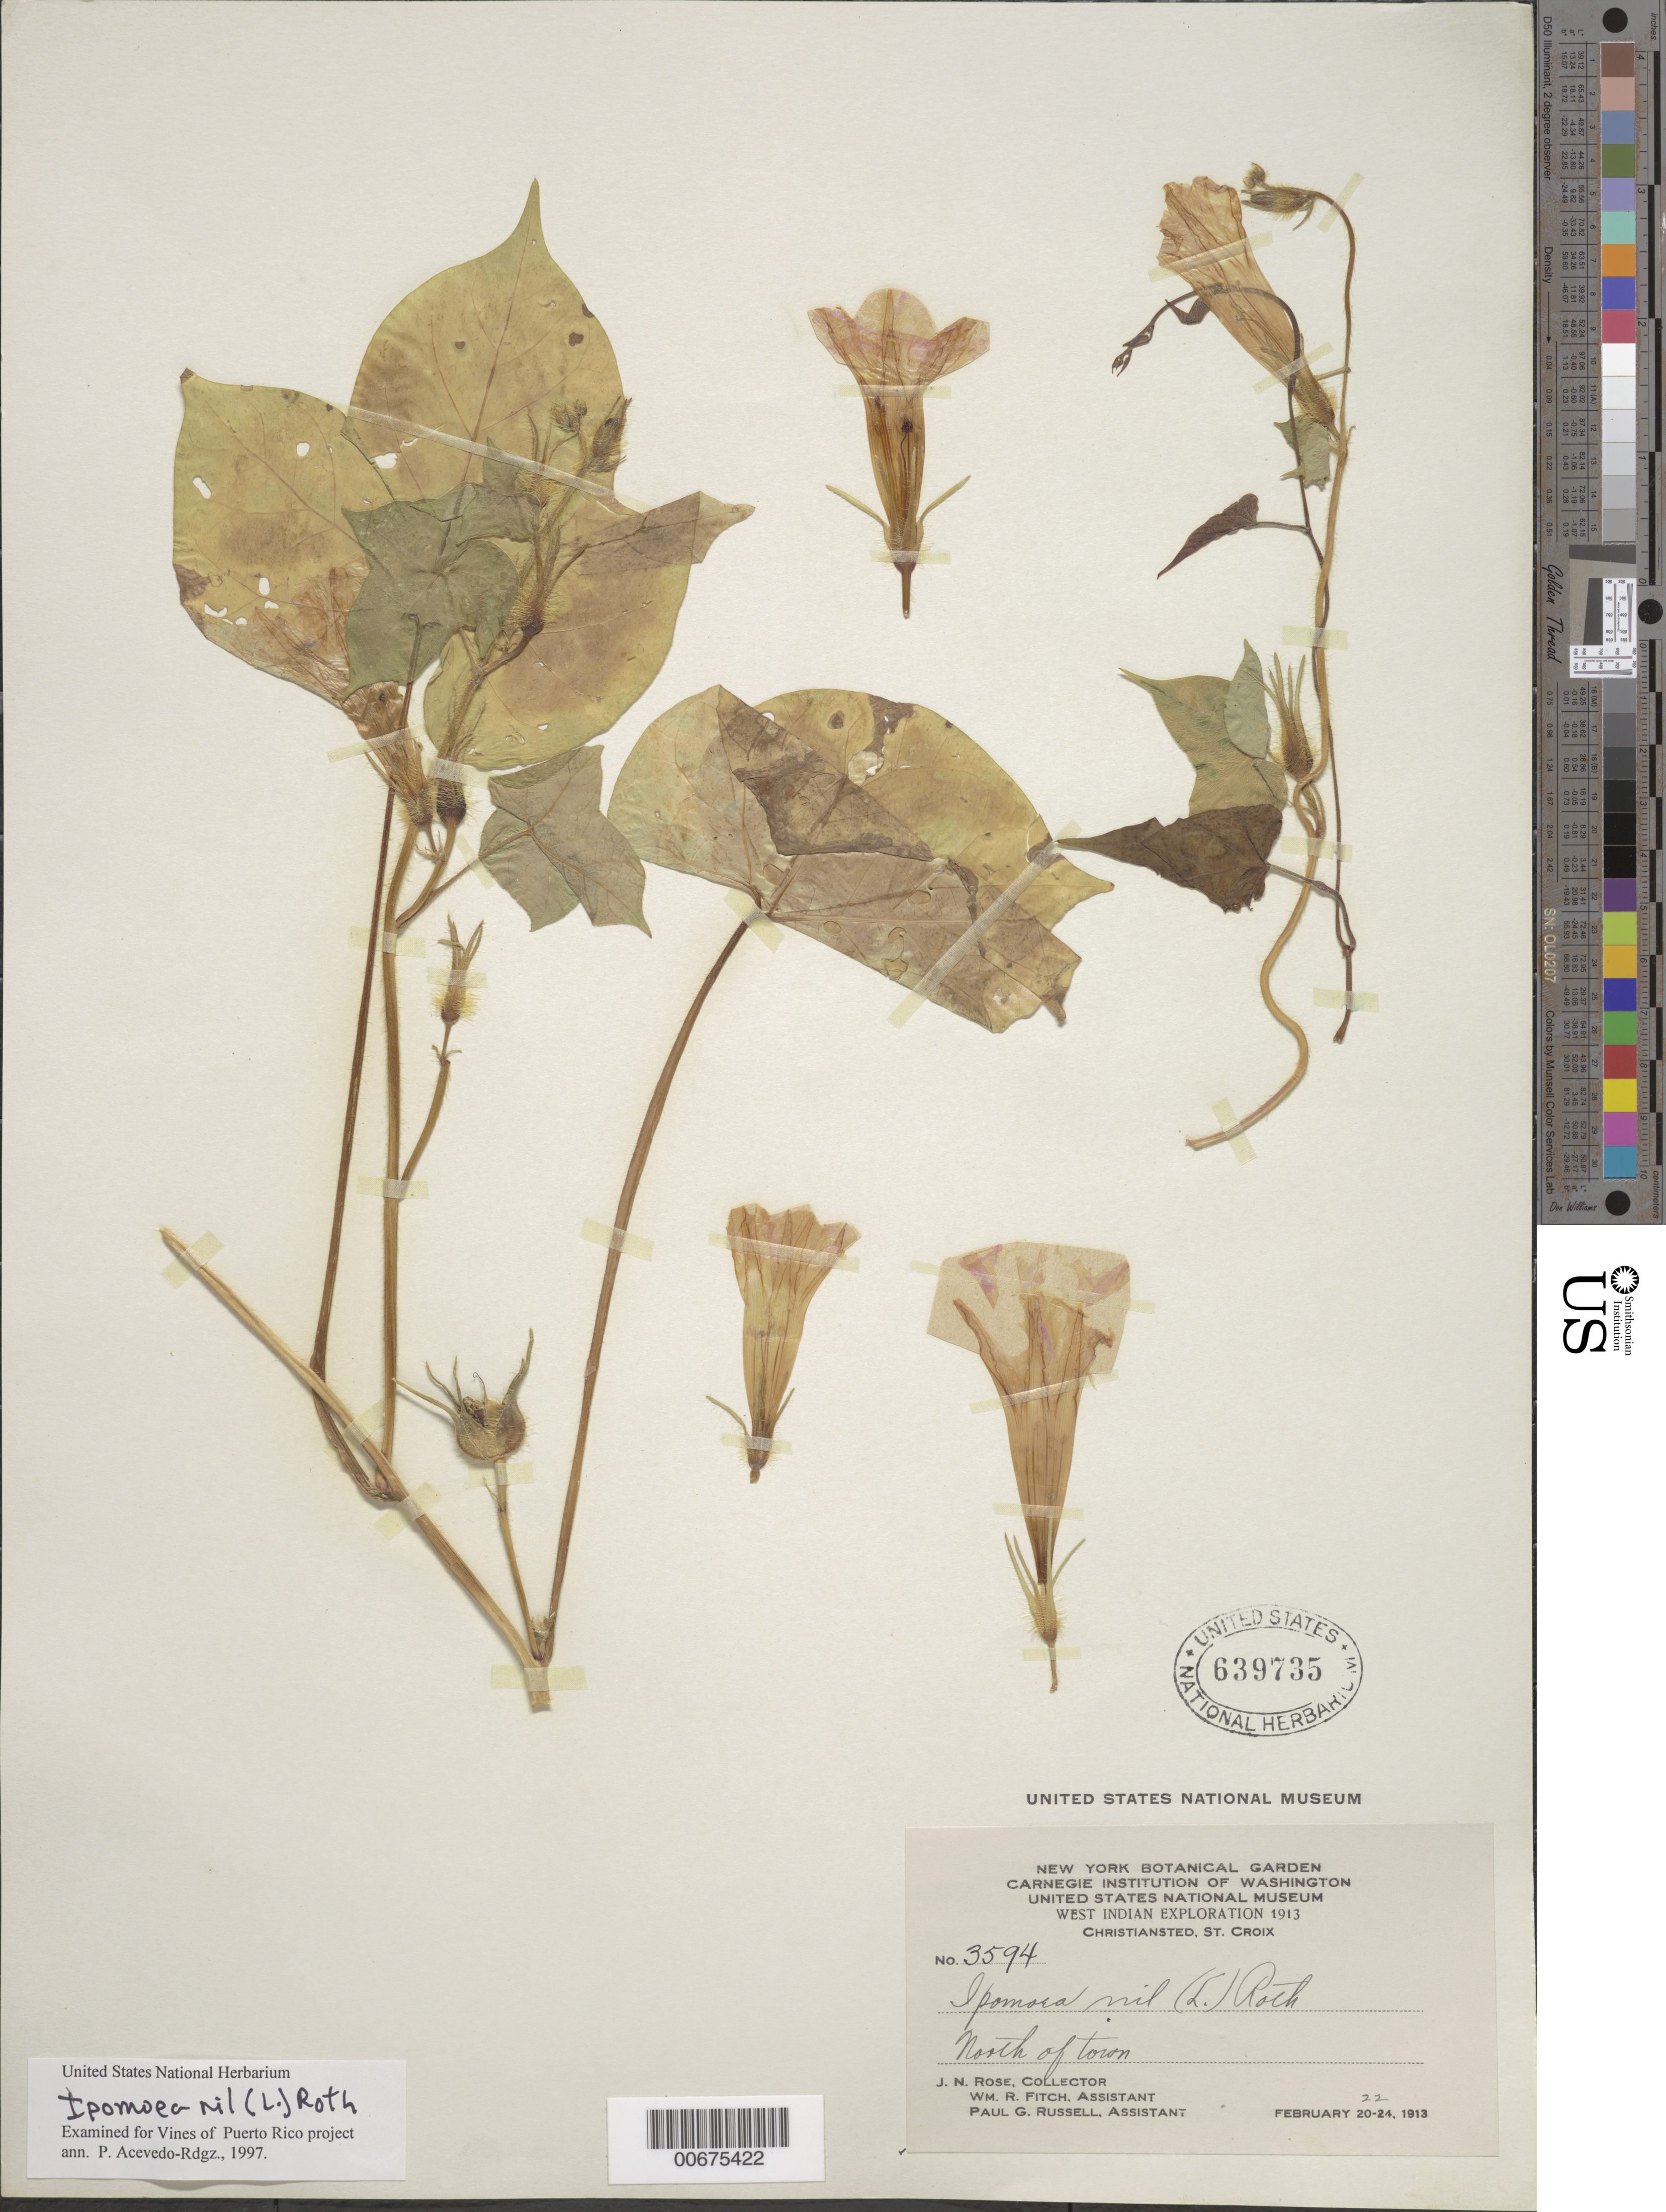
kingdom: Plantae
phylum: Tracheophyta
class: Magnoliopsida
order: Solanales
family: Convolvulaceae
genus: Ipomoea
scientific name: Ipomoea nil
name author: (L.) Roth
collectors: J. N. Rose, W. R. Fitch & P. G. Russell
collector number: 3594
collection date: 1913-02-22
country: U.S. Virgin Islands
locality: West Indian, Christiansted, St. Croix. North of town.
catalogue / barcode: US 639735